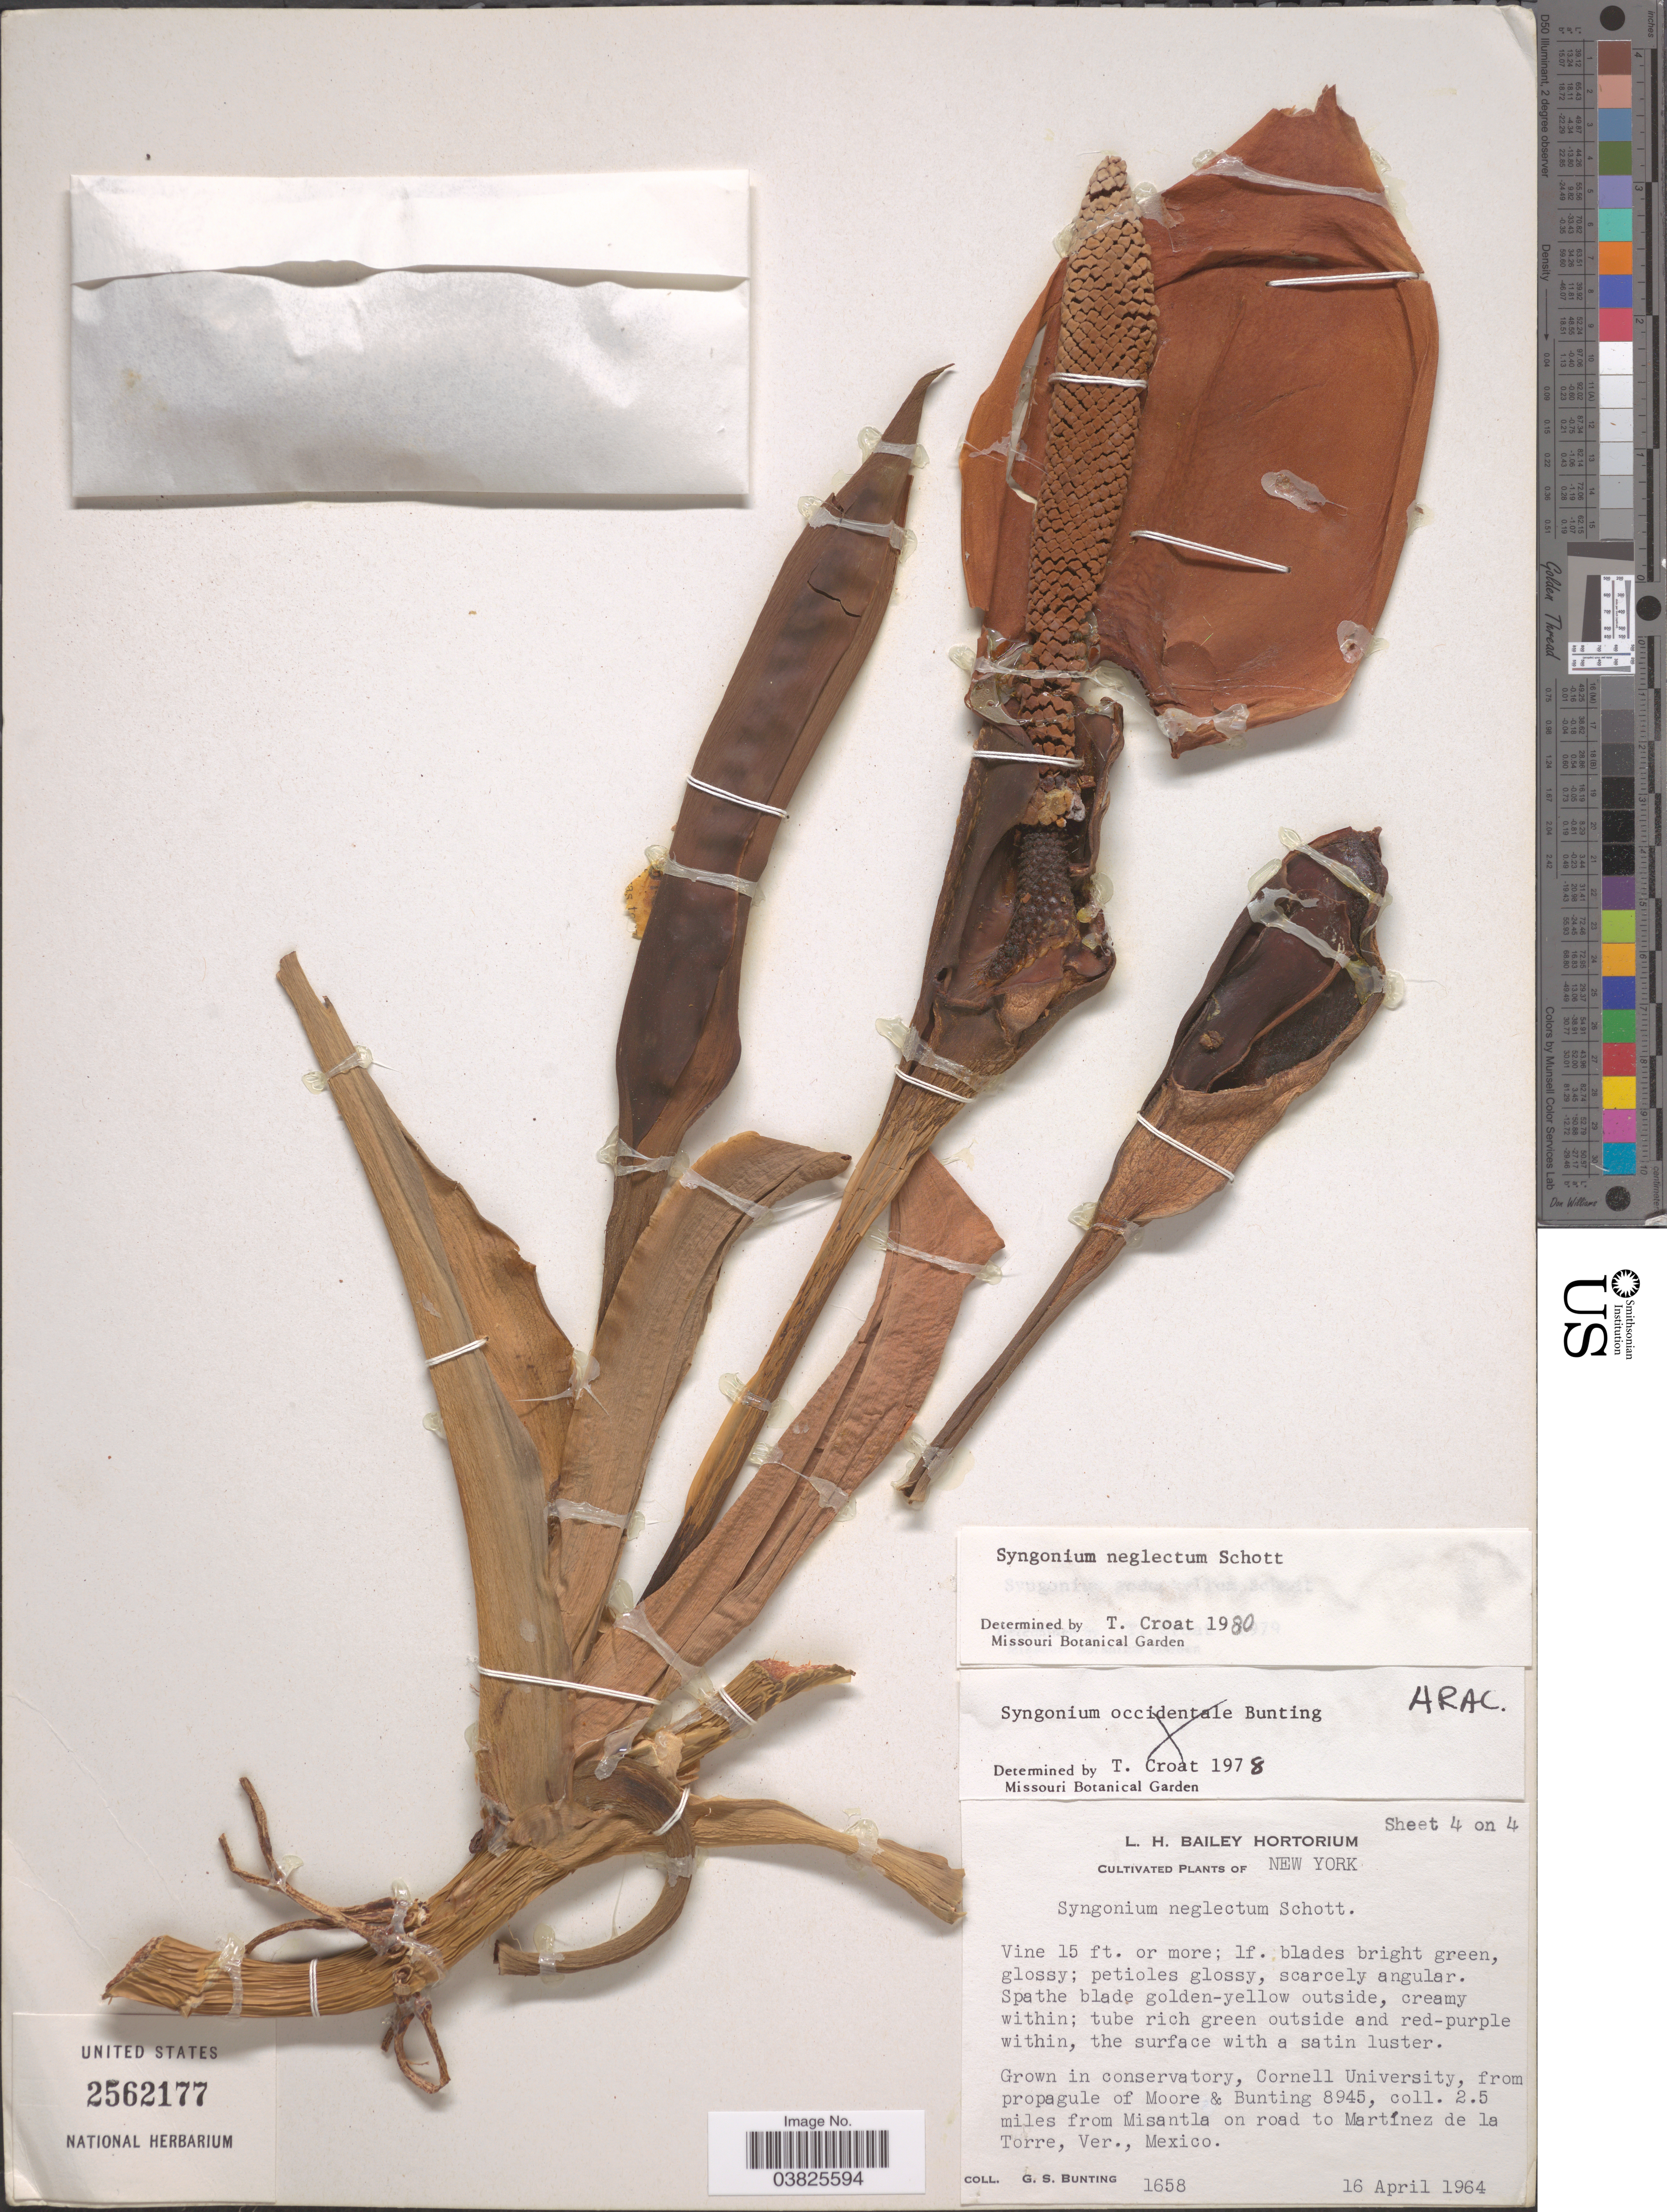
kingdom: Plantae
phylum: Tracheophyta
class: Liliopsida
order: Alismatales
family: Araceae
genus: Syngonium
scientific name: Syngonium neglectum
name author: Schott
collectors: G. S. Bunting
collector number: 1658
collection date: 1964-04-16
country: United States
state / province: New York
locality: In conservatory, Cornell University.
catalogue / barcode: US 2562177